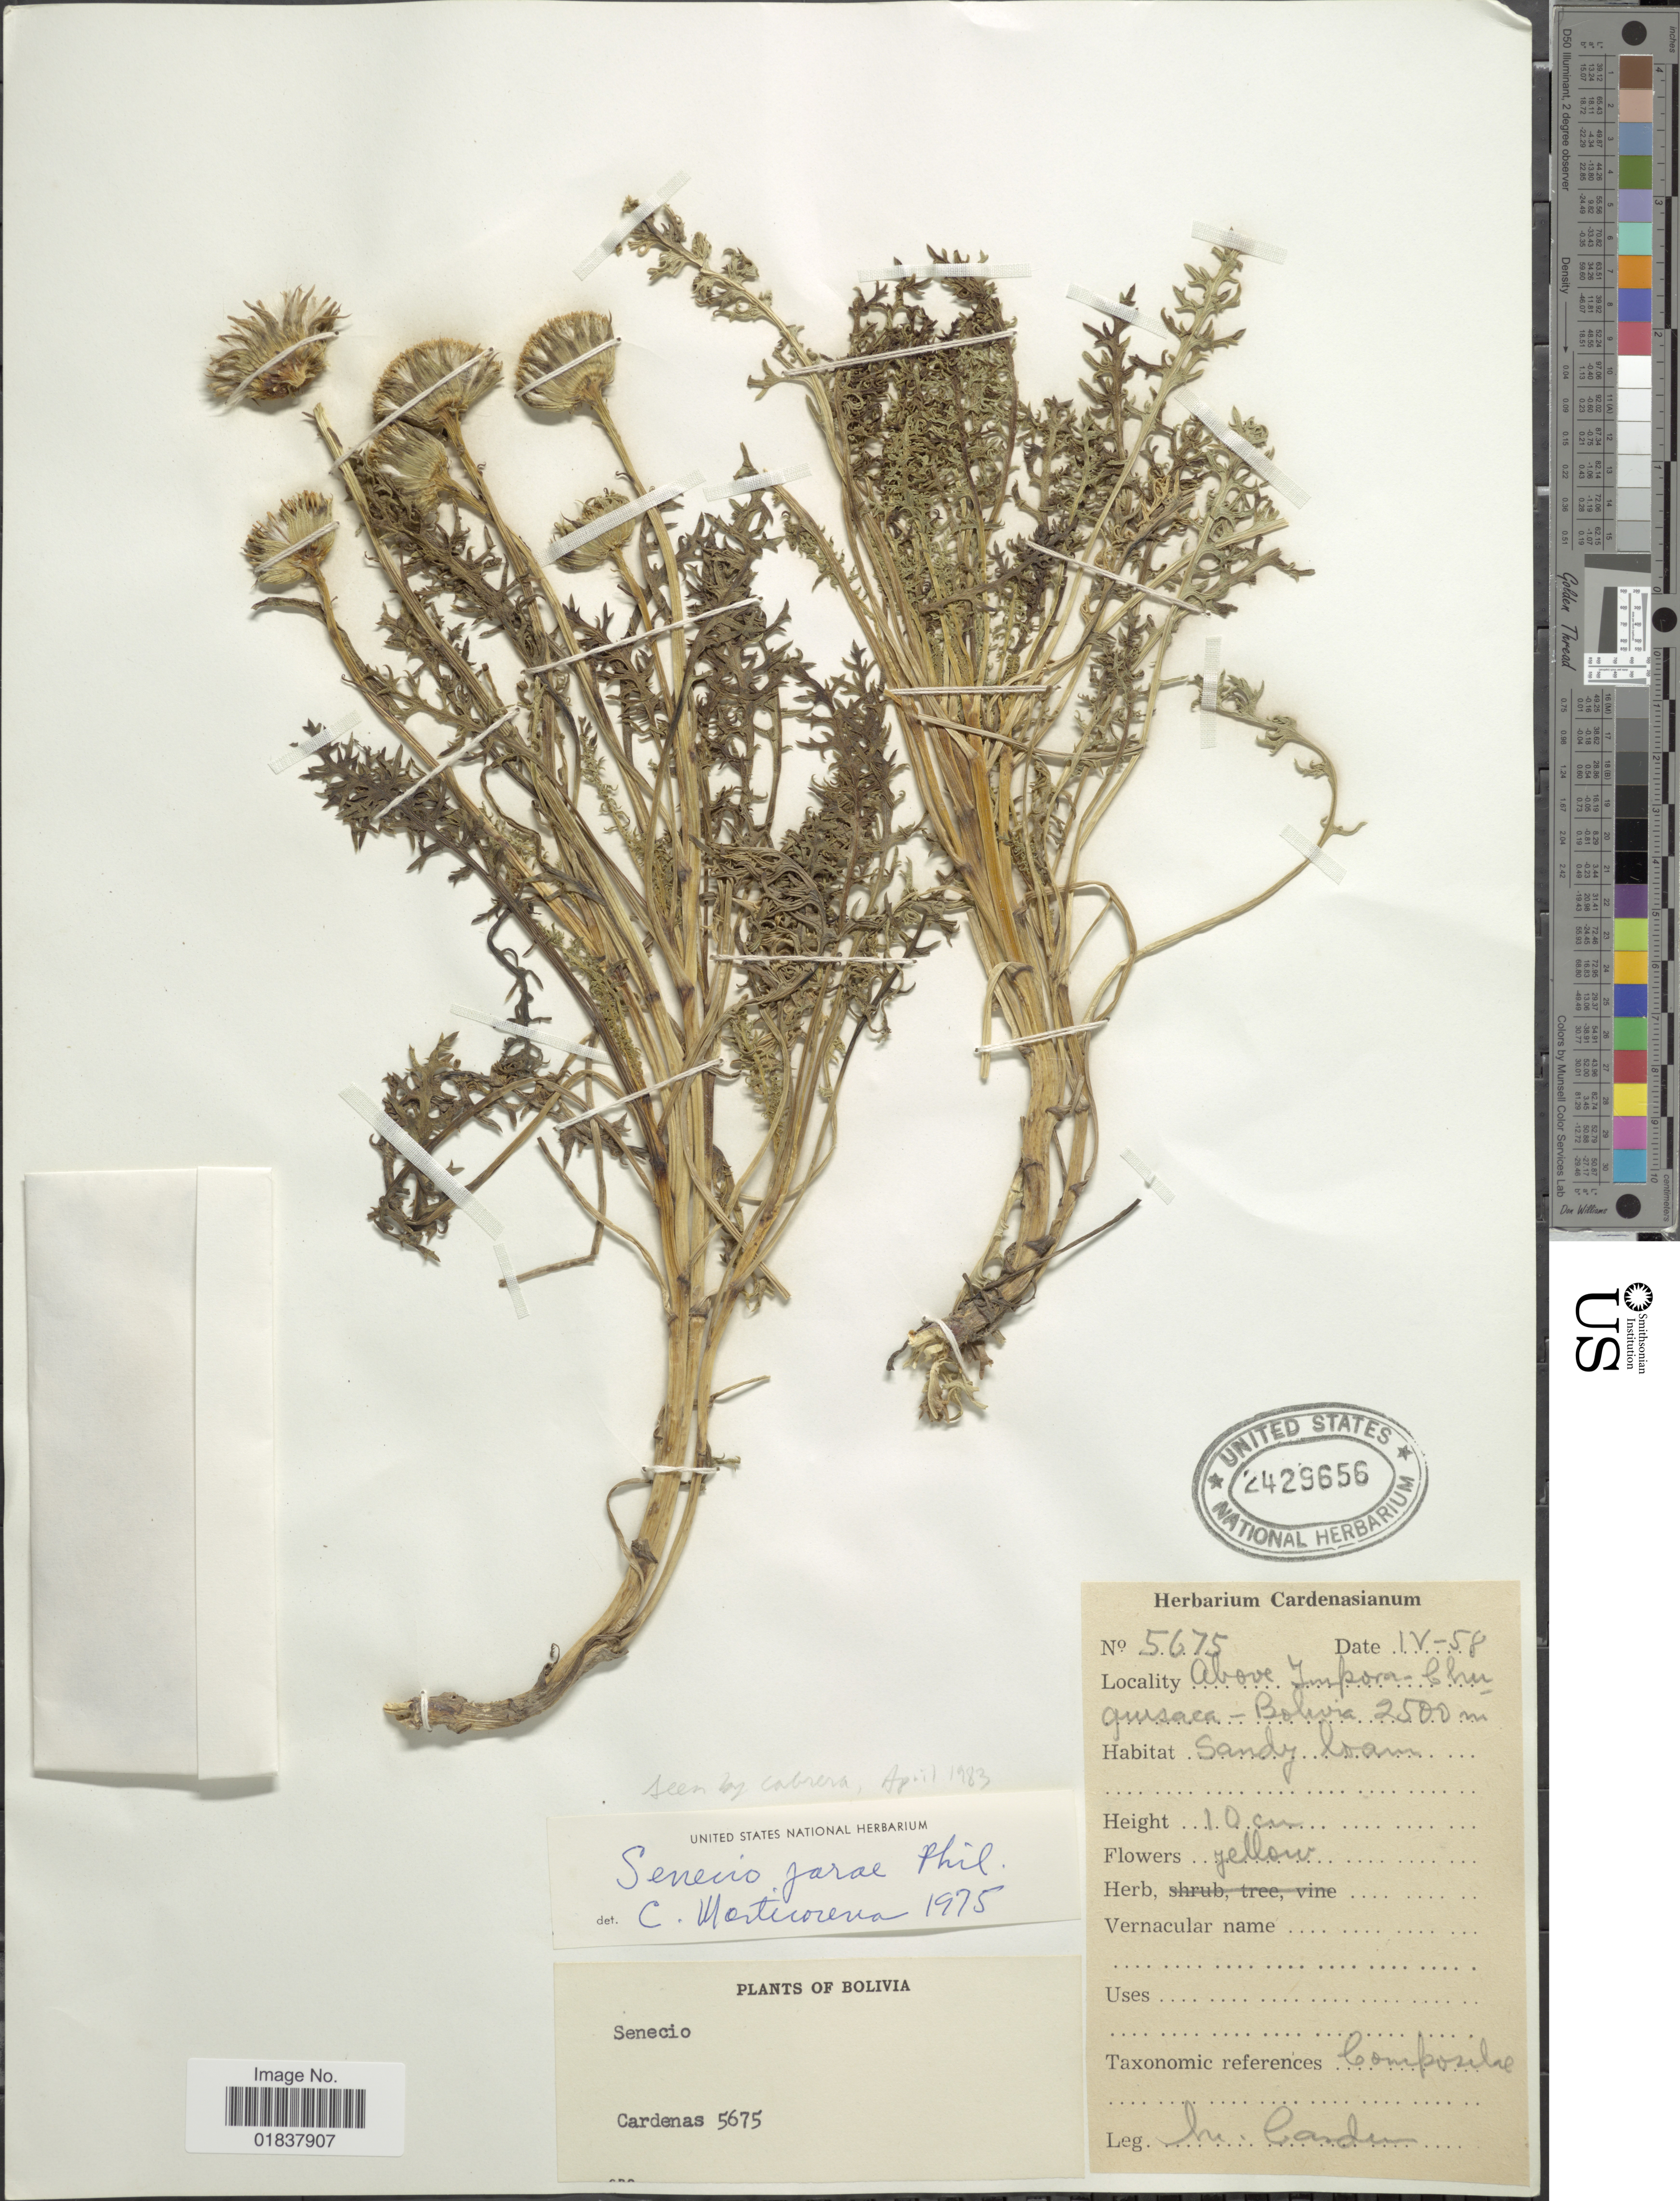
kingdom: Plantae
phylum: Tracheophyta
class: Magnoliopsida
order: Asterales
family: Asteraceae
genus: Senecio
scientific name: Senecio jarae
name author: Phil.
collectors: M. Cárdenas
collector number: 5675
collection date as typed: Transcribed d/m/y: /4/58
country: Bolivia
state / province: Chuquisaca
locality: Above Impora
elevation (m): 2500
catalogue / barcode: US 2429656